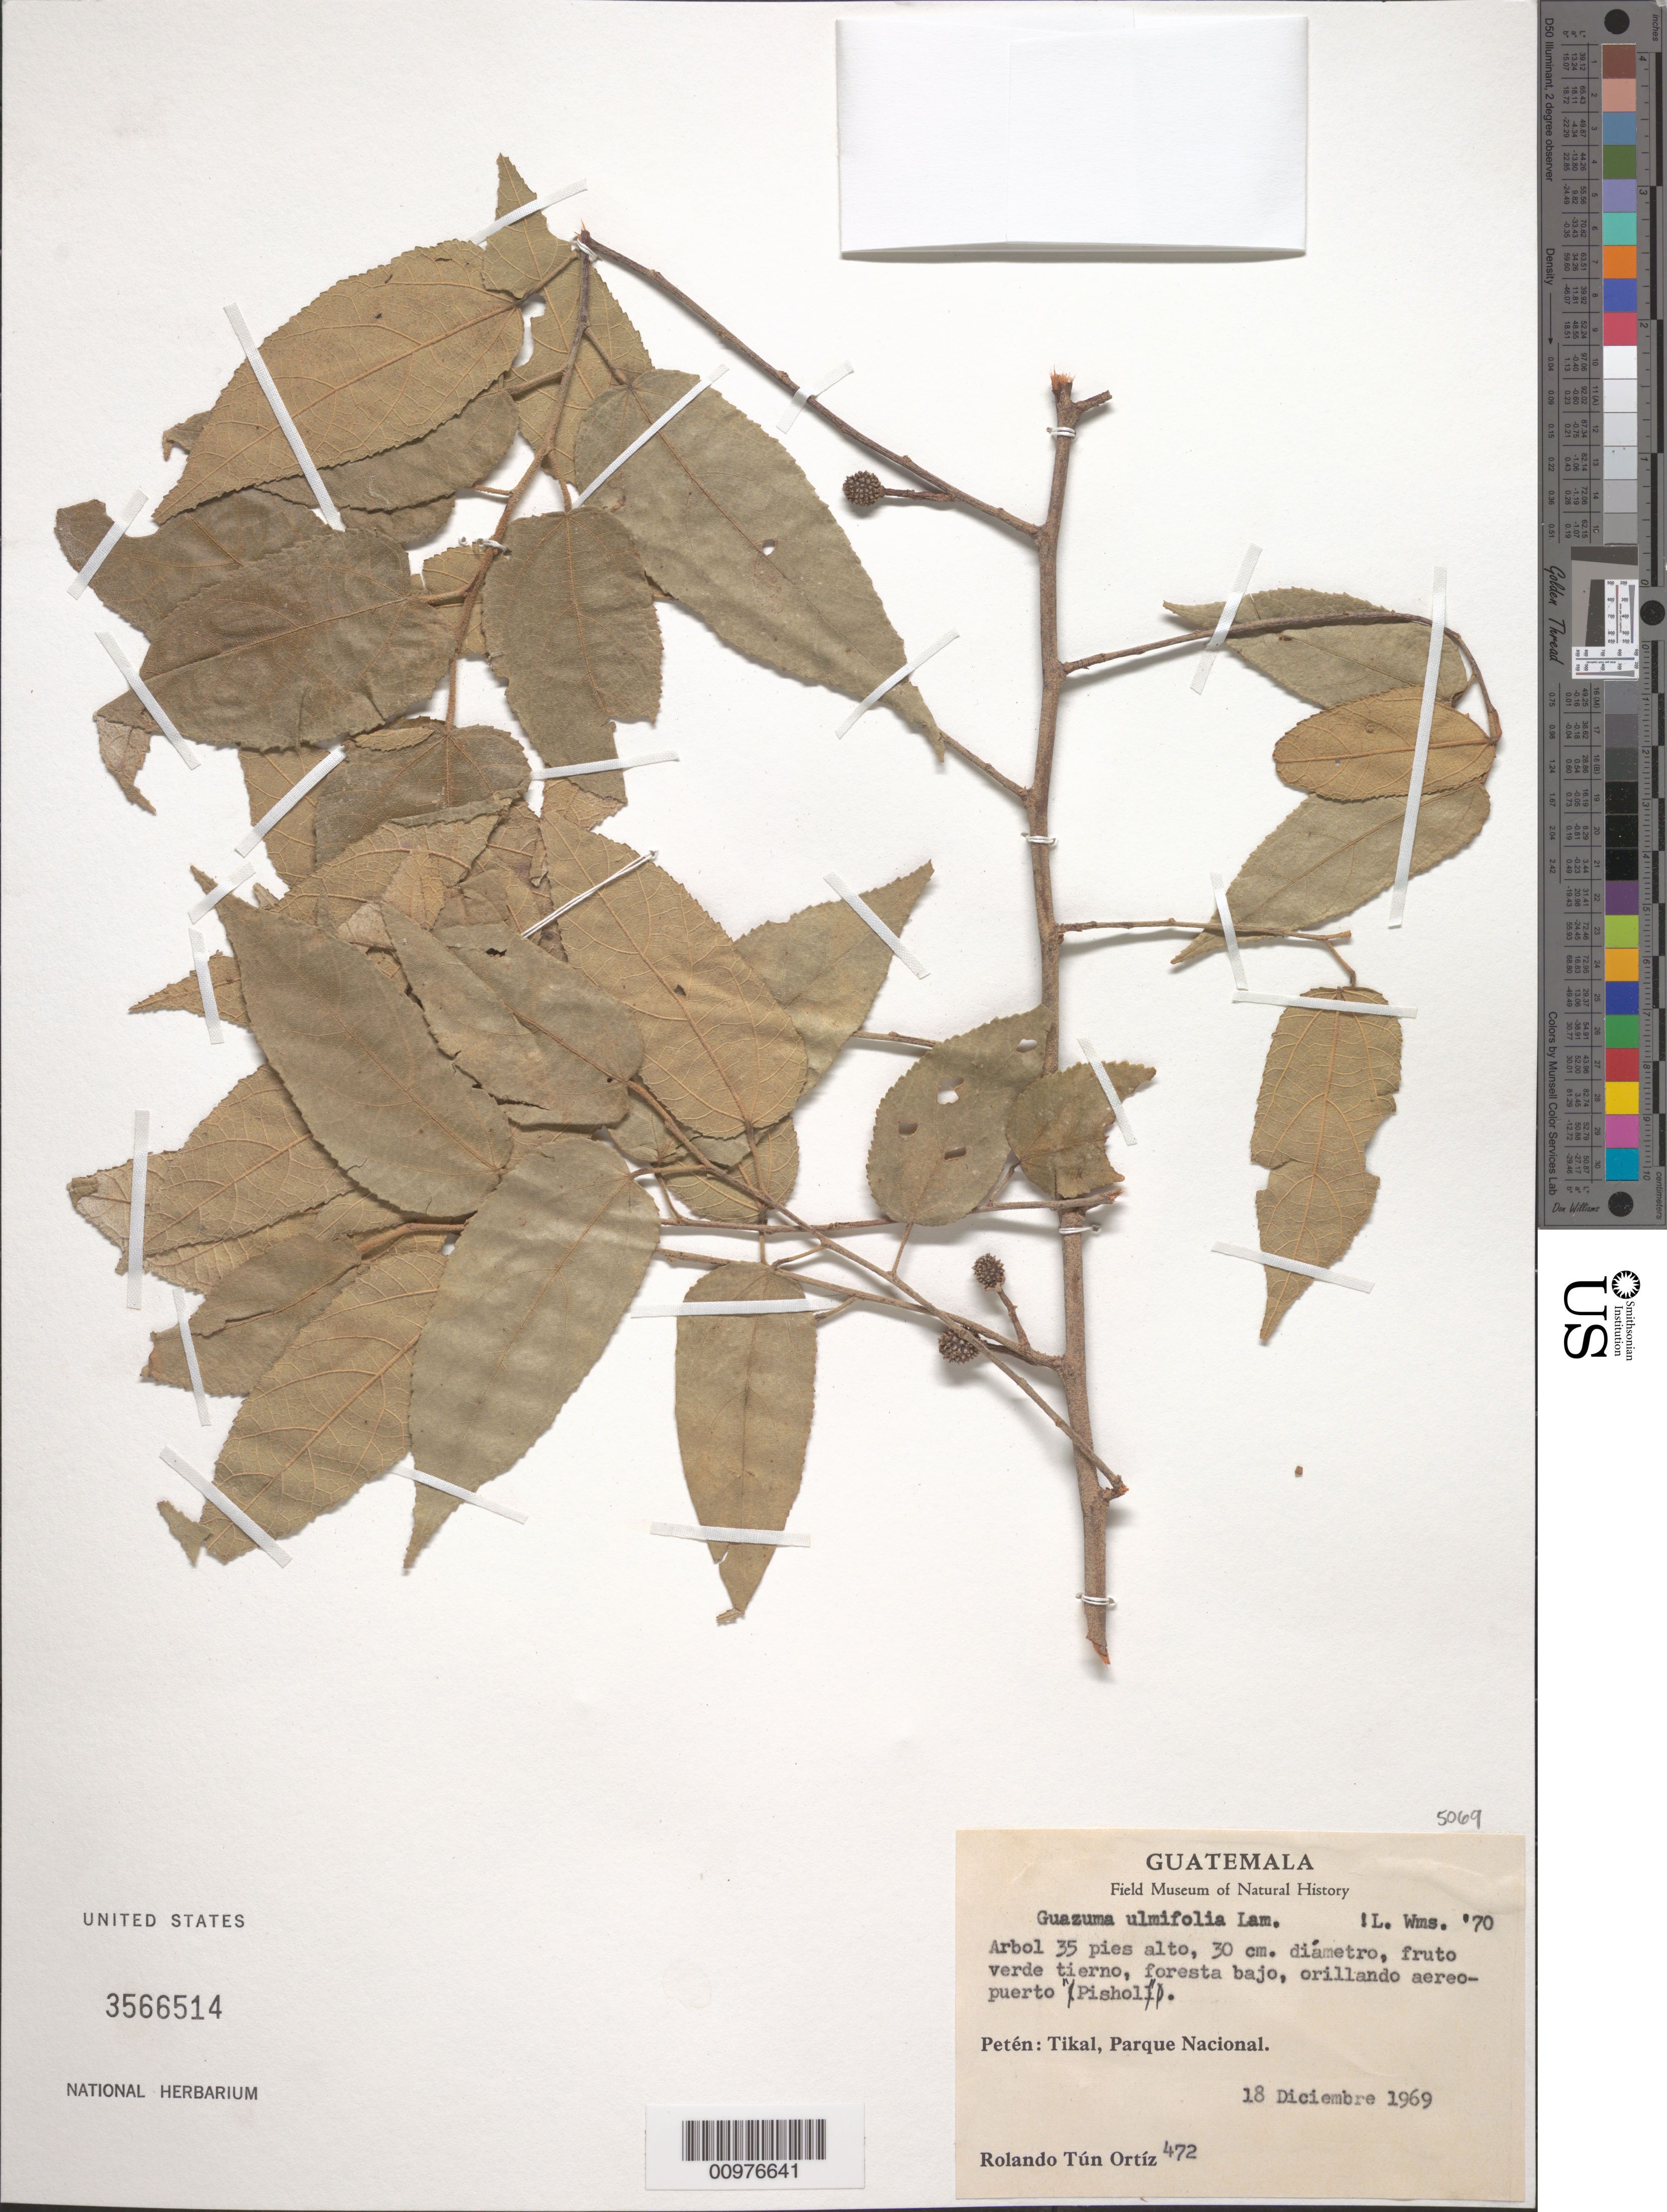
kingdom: Plantae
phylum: Tracheophyta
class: Magnoliopsida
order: Malvales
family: Malvaceae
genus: Guazuma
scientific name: Guazuma ulmifolia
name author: Lam.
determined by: Williams, L.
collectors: R. Tún Ortiz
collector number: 472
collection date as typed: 18 Diciembre 1969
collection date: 1969-12-18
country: Guatemala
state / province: El Petén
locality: orillando aereopuerto, Parque Nacional de Tikal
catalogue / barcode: US 3566514